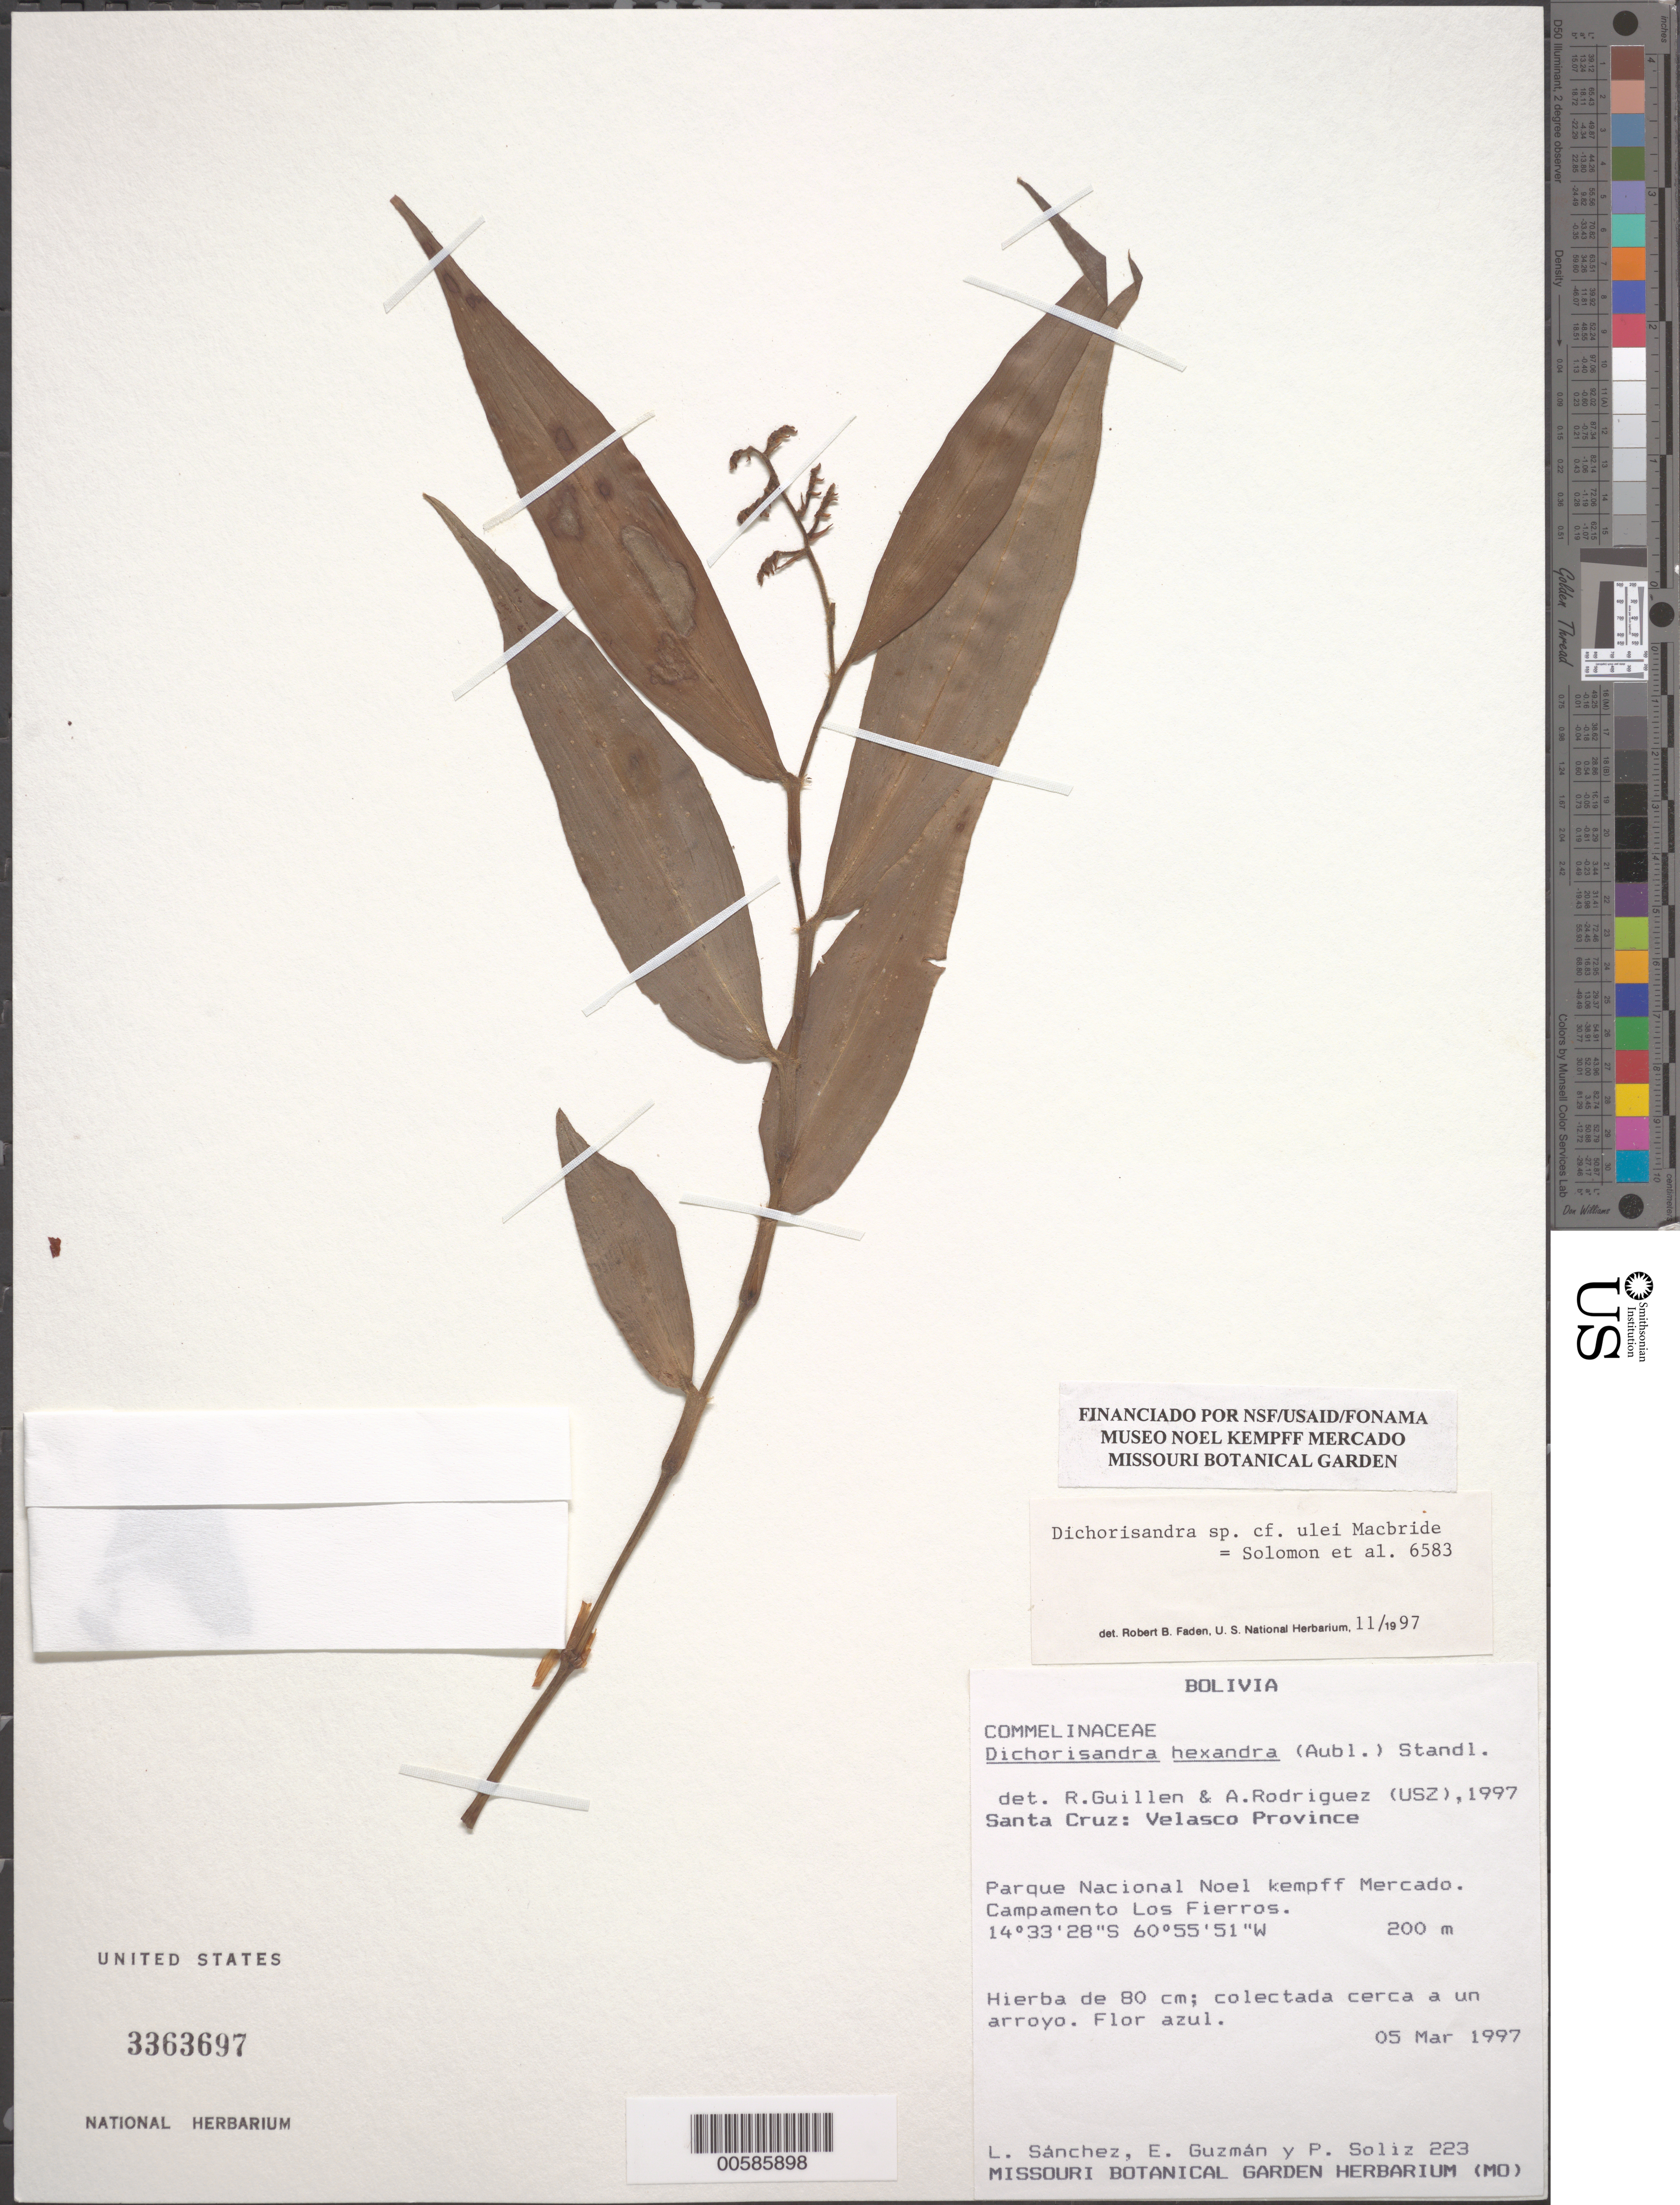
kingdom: Plantae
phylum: Tracheophyta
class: Liliopsida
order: Commelinales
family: Commelinaceae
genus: Dichorisandra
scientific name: Dichorisandra hexandra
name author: (Aubl.) Standl.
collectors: L. M. Sánchez Saldaña, E. Guzman & P. Soliz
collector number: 223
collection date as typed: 05 Mar 1997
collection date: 1997-03-05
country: Bolivia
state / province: Santa Cruz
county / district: Velasco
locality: Noel Kempff mercado National Park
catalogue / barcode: US 3363697